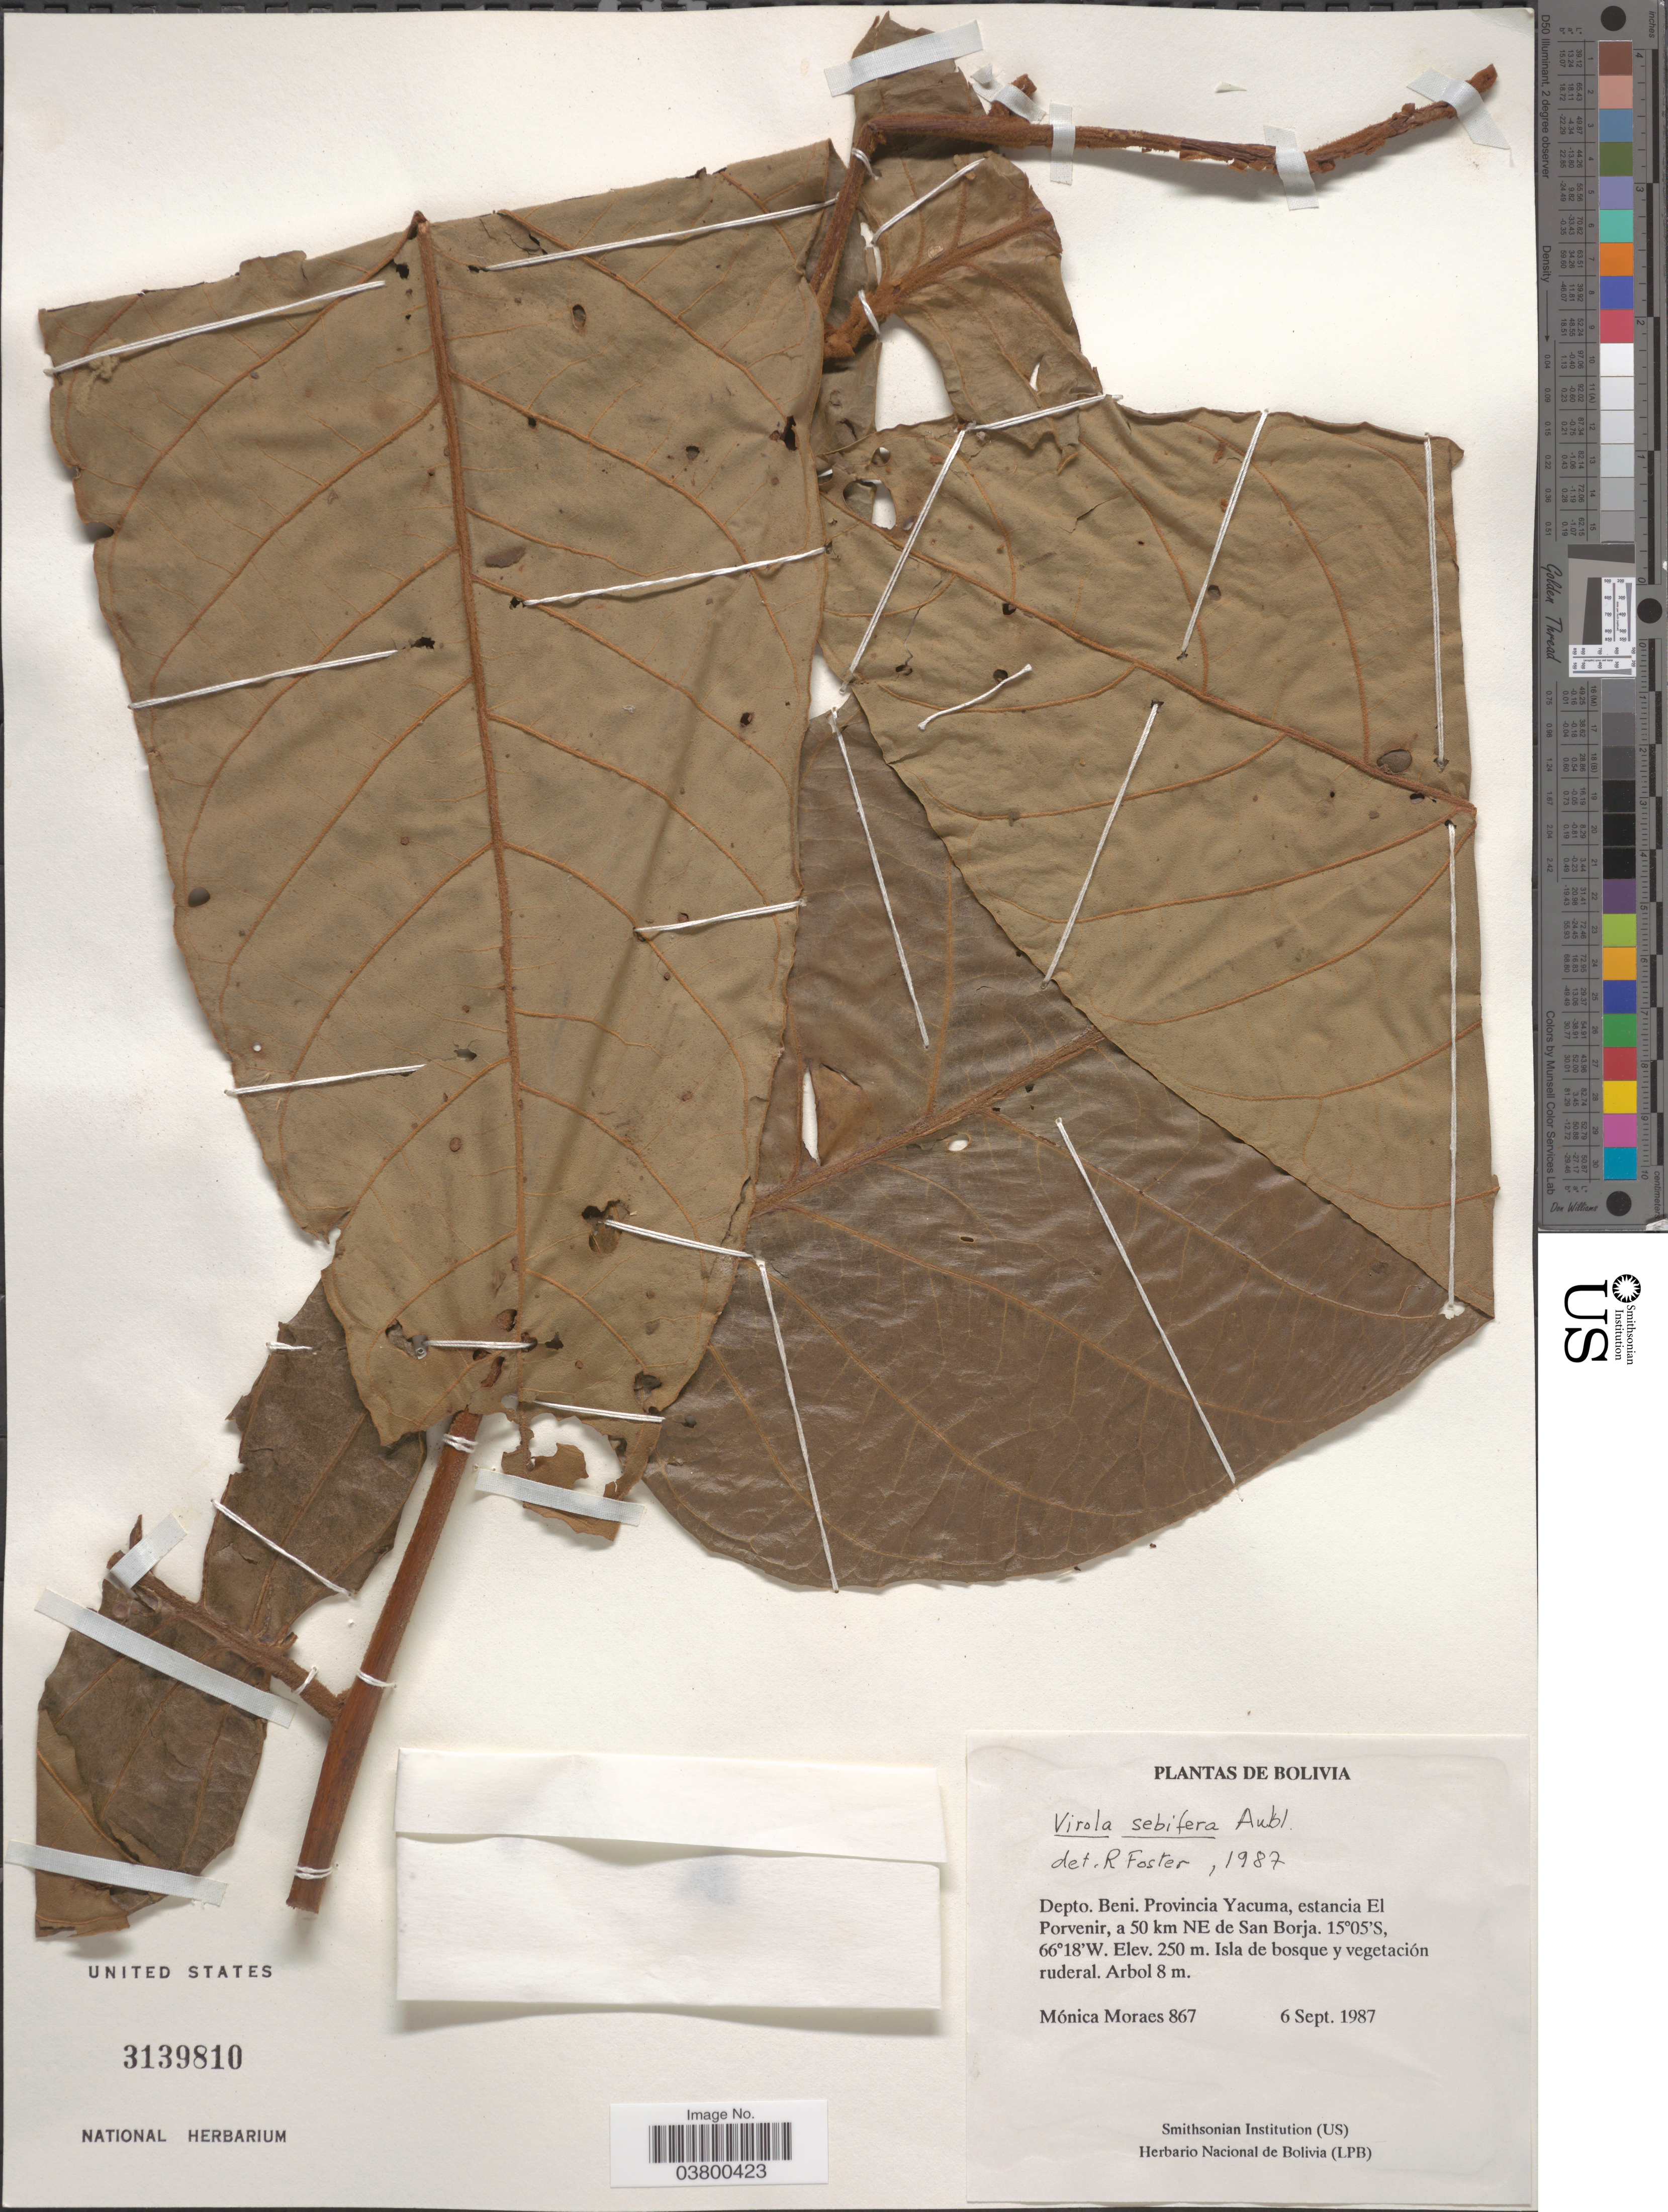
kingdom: Plantae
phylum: Tracheophyta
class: Magnoliopsida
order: Magnoliales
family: Myristicaceae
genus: Virola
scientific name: Virola sebifera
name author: Aubl.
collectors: M. Moraes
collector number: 867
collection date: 1987-09-06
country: Bolivia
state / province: Beni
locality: Depto. Beni. Provincia Yacuma, estancia El Porvenir, a 50 km NE de San Borja.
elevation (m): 250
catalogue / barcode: US 3139810